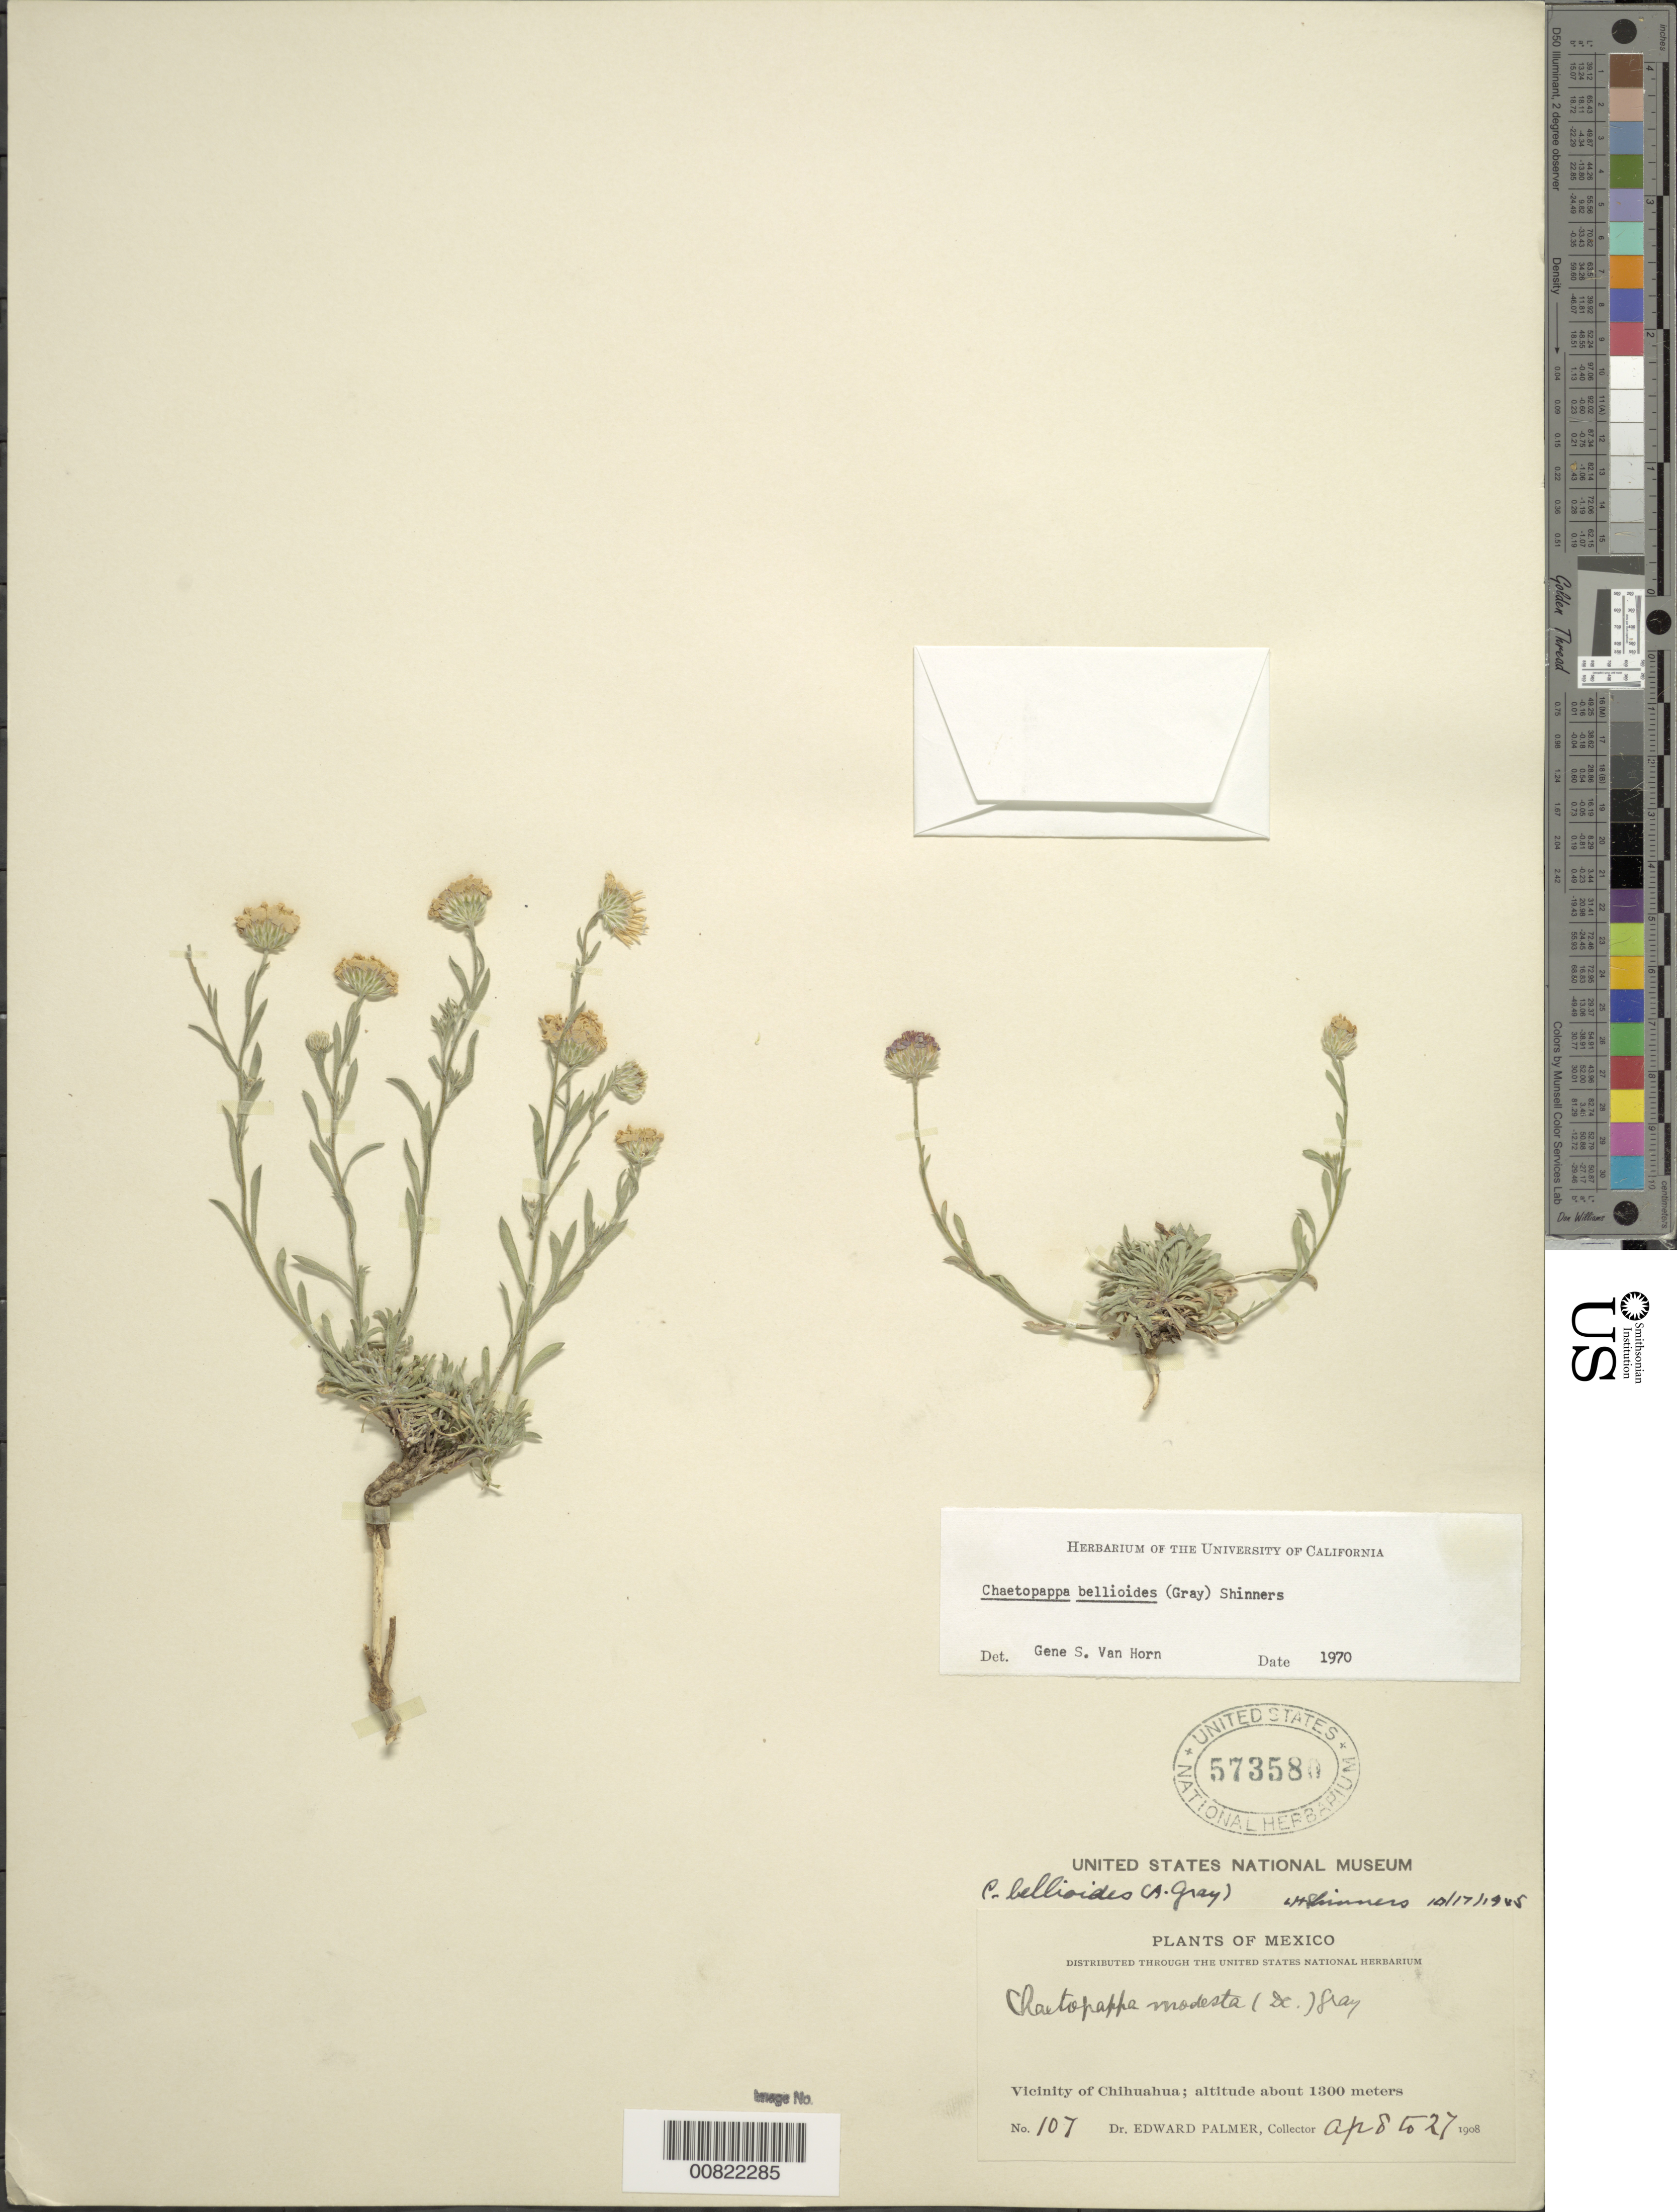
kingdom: Plantae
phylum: Tracheophyta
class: Magnoliopsida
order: Asterales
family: Asteraceae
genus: Chaetopappa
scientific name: Chaetopappa bellioides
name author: (A. Gray) Shinners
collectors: E. Palmer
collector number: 107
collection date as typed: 08 Apr 1908 to 27 Apr 1908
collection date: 1908-04-08/1908-04-27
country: Mexico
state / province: Chihuahua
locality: Vicinity of Chihuahua.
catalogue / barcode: US 573580